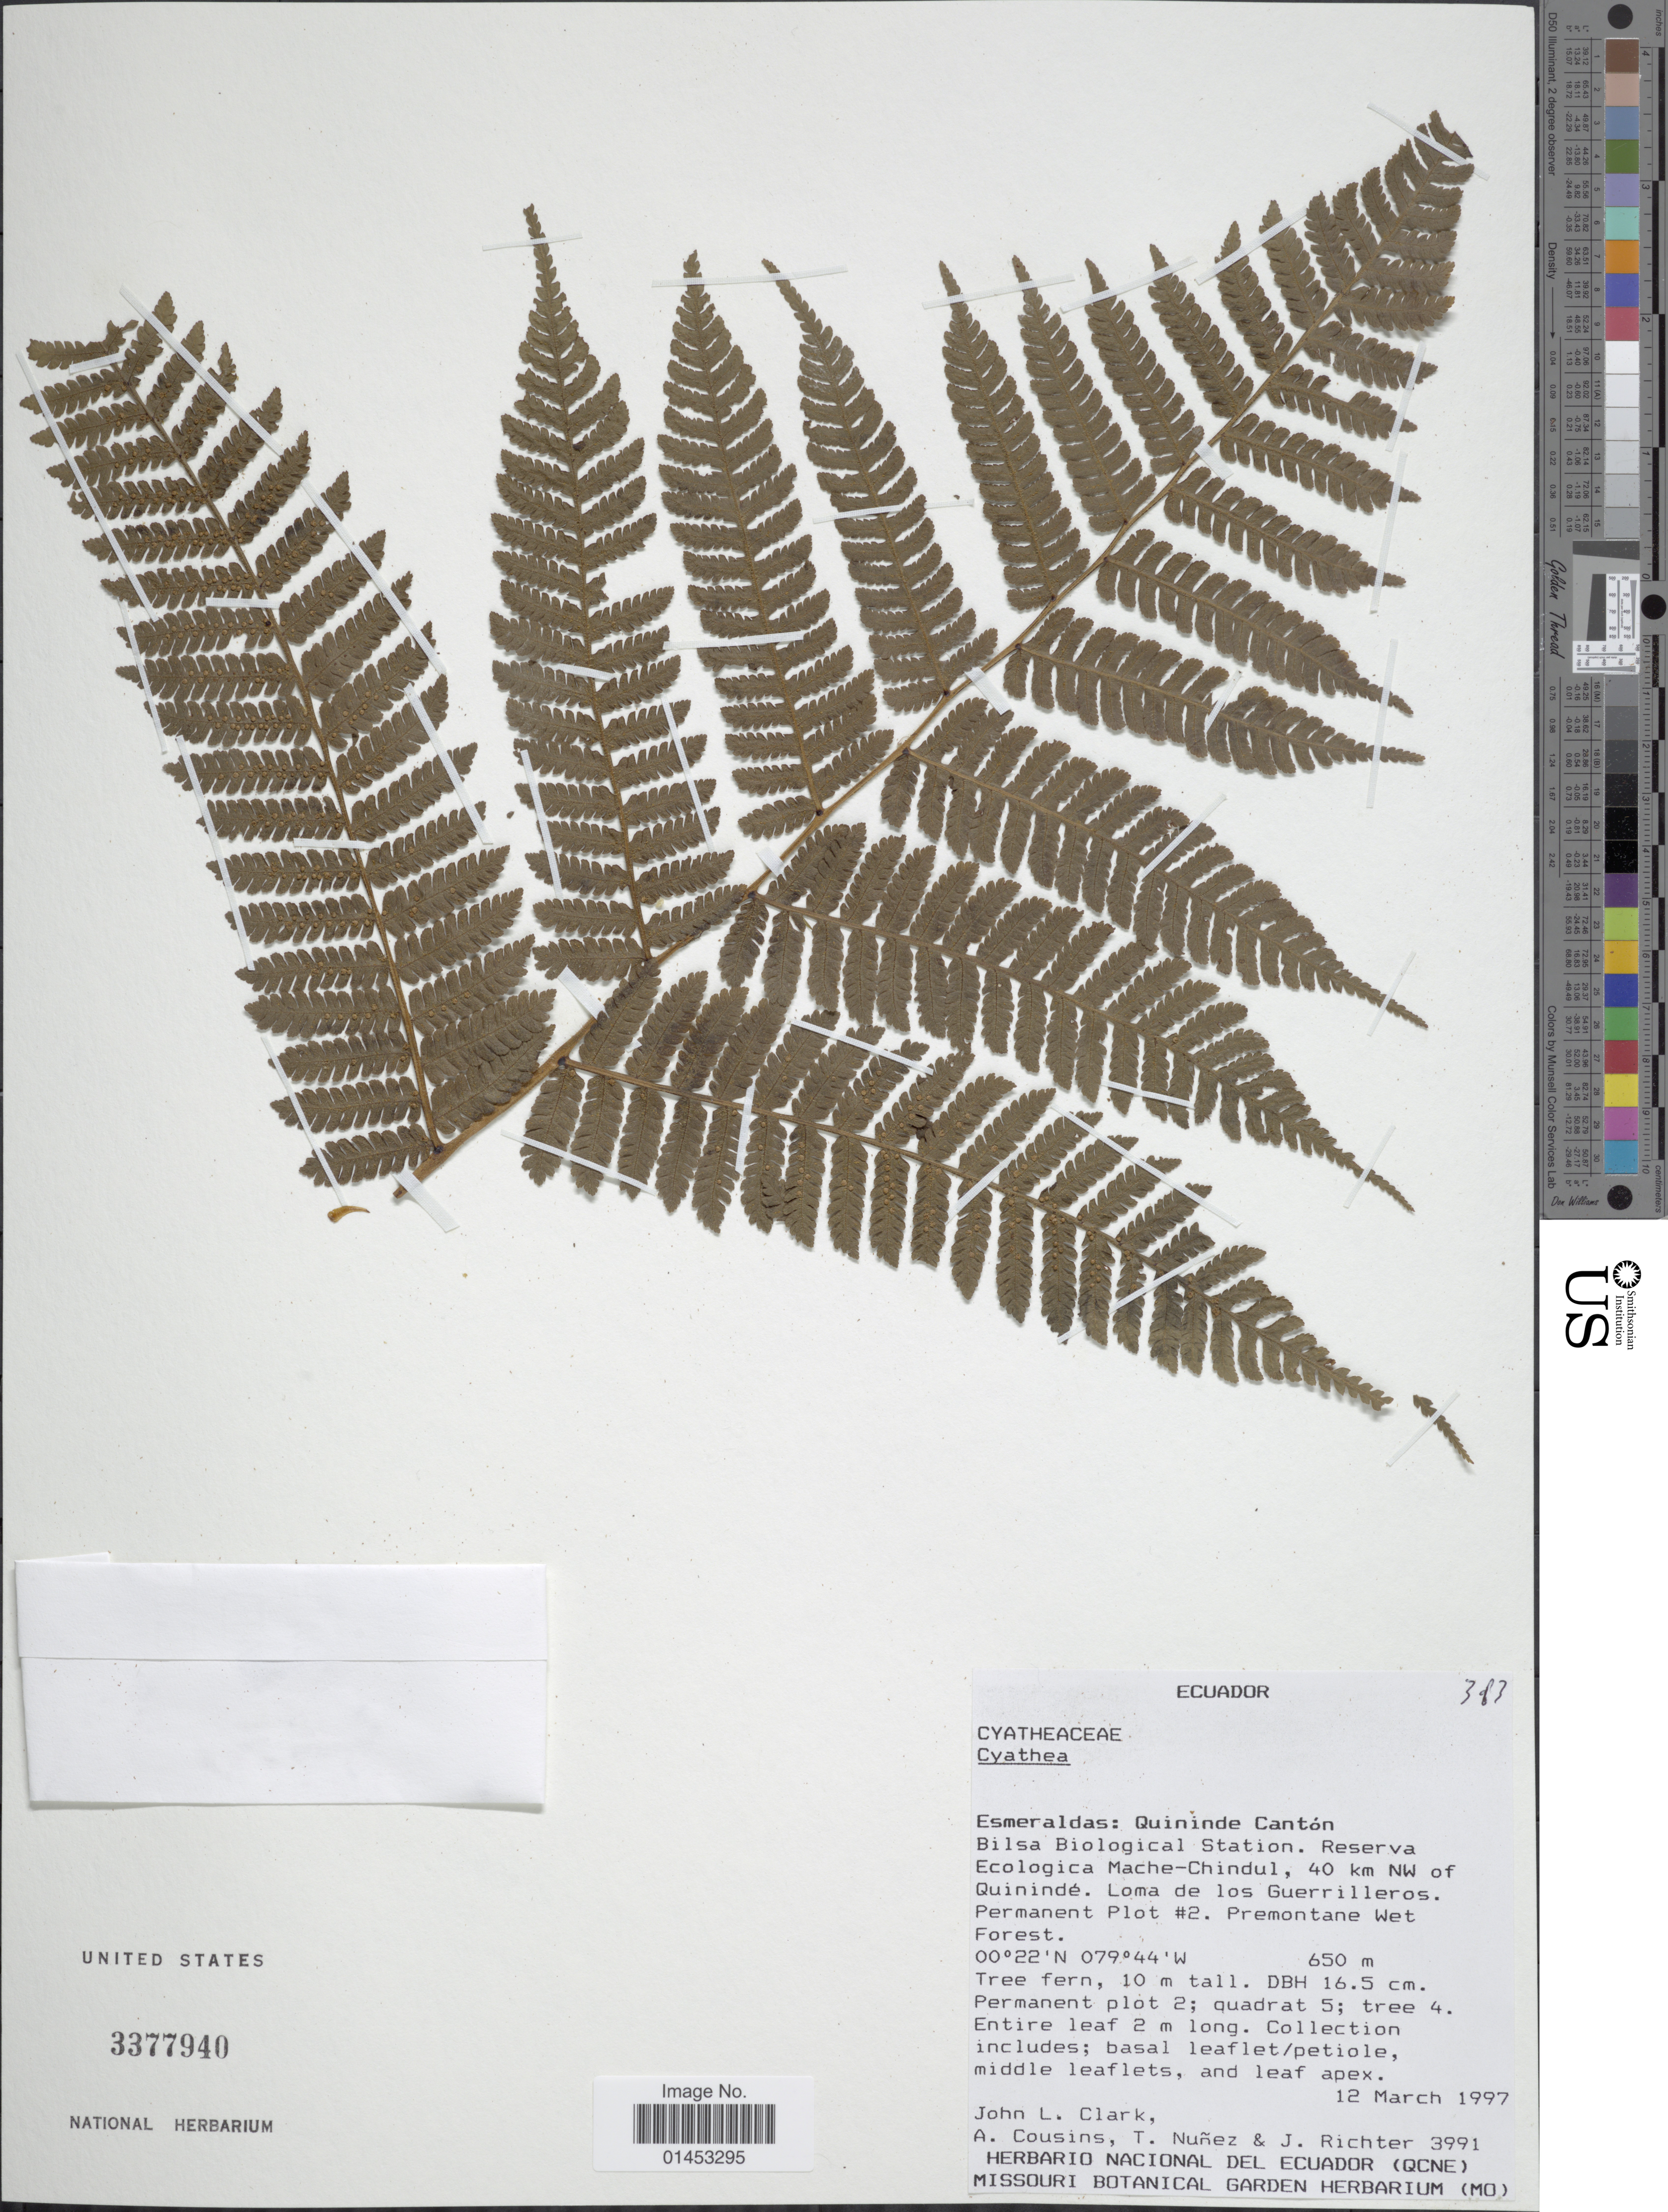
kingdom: Plantae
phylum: Tracheophyta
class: Polypodiopsida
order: Cyatheales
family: Cyatheaceae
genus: Cyathea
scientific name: Cyathea sp.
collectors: J. L. Clark, A. Cousins, T. Núñez & J. Richter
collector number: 3991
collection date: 1997-03-12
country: Ecuador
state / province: Esmeraldas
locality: Esmeraldas: Quininde Cantón, Bilsa Biological Station, Reserva Ecological Mache-Chindul, 40km NW of Quinindé, loma de los Guirrilleros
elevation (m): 650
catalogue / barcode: US 3377940